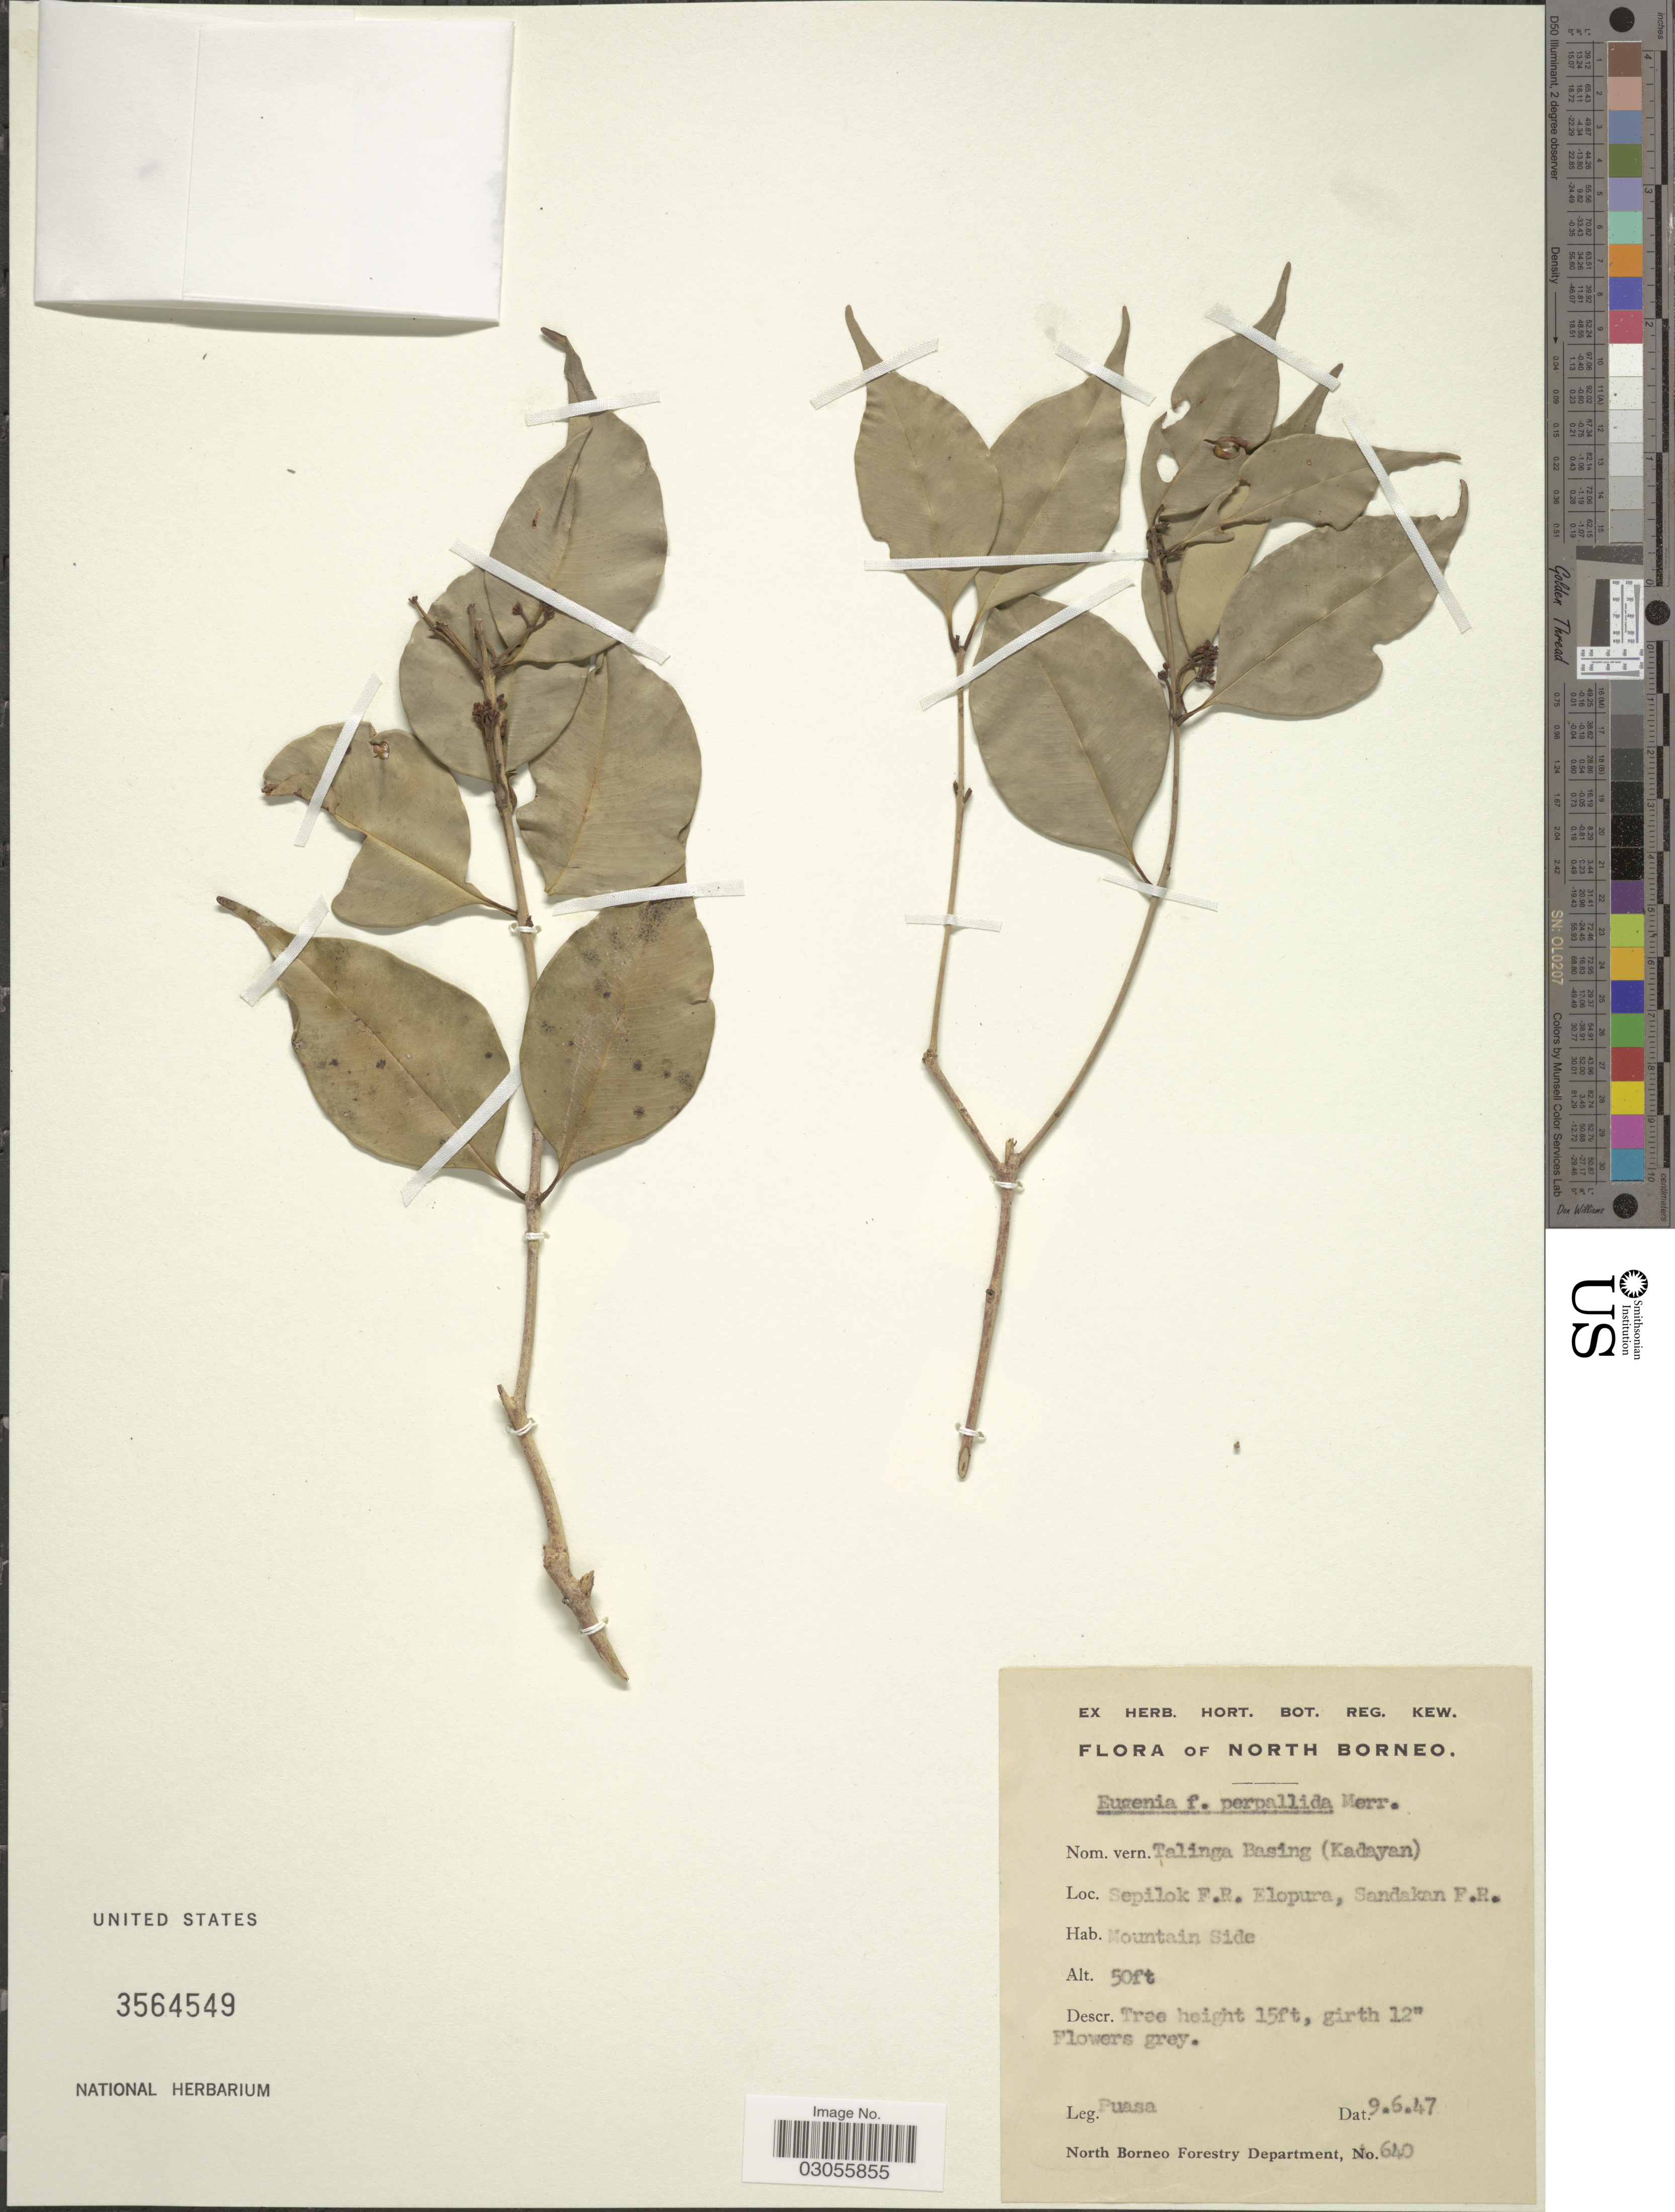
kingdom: Plantae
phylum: Tracheophyta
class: Magnoliopsida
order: Myrtales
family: Myrtaceae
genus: Syzygium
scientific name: Syzygium pallidum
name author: Merr.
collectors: Puasa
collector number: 640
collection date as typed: Transcribed d/m/y: 9/6/47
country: Malaysia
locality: North Borneo. Sepilok F.R. Elopura, Sandakan F.R.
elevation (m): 15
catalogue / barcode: US 3564549